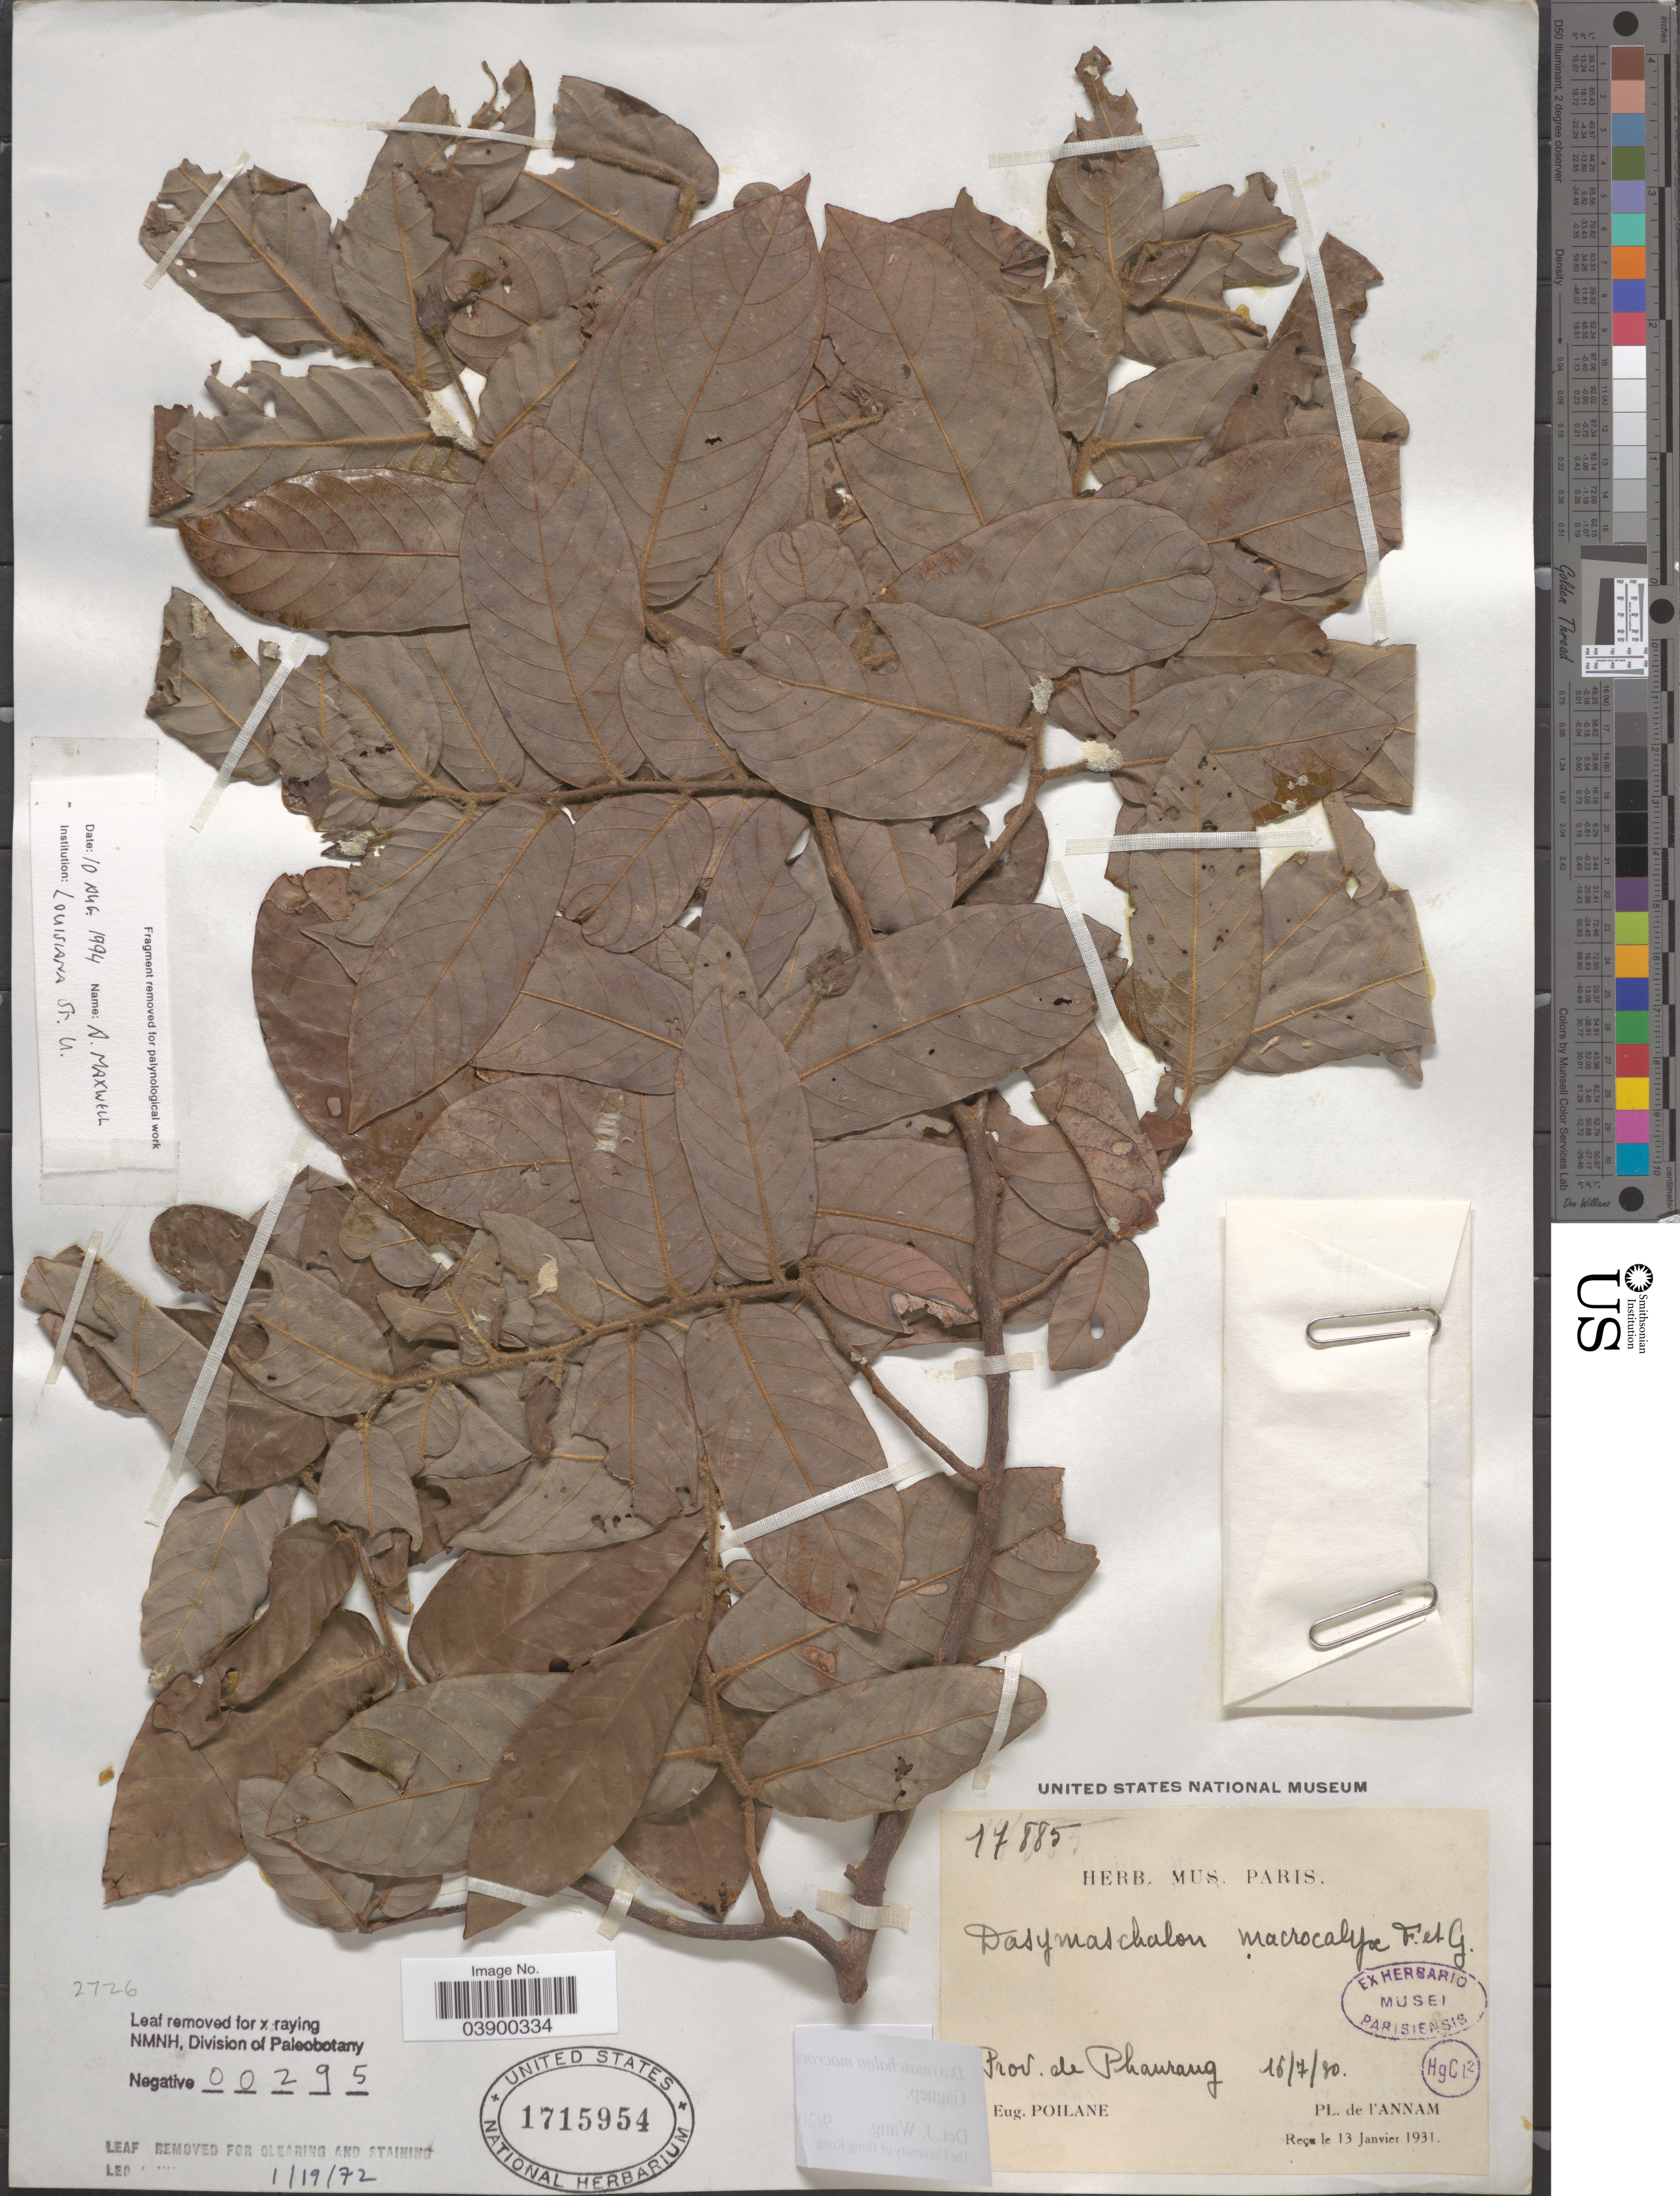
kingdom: Plantae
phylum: Tracheophyta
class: Magnoliopsida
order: Magnoliales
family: Annonaceae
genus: Dasymaschalon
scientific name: Dasymaschalon macrocalyx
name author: Finet & Gagnep.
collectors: E. Poilane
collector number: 17885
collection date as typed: Transcribed d/m/y: 16/7/30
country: Vietnam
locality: Prov. de Phaurang. Annam.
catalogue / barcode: US 1715954